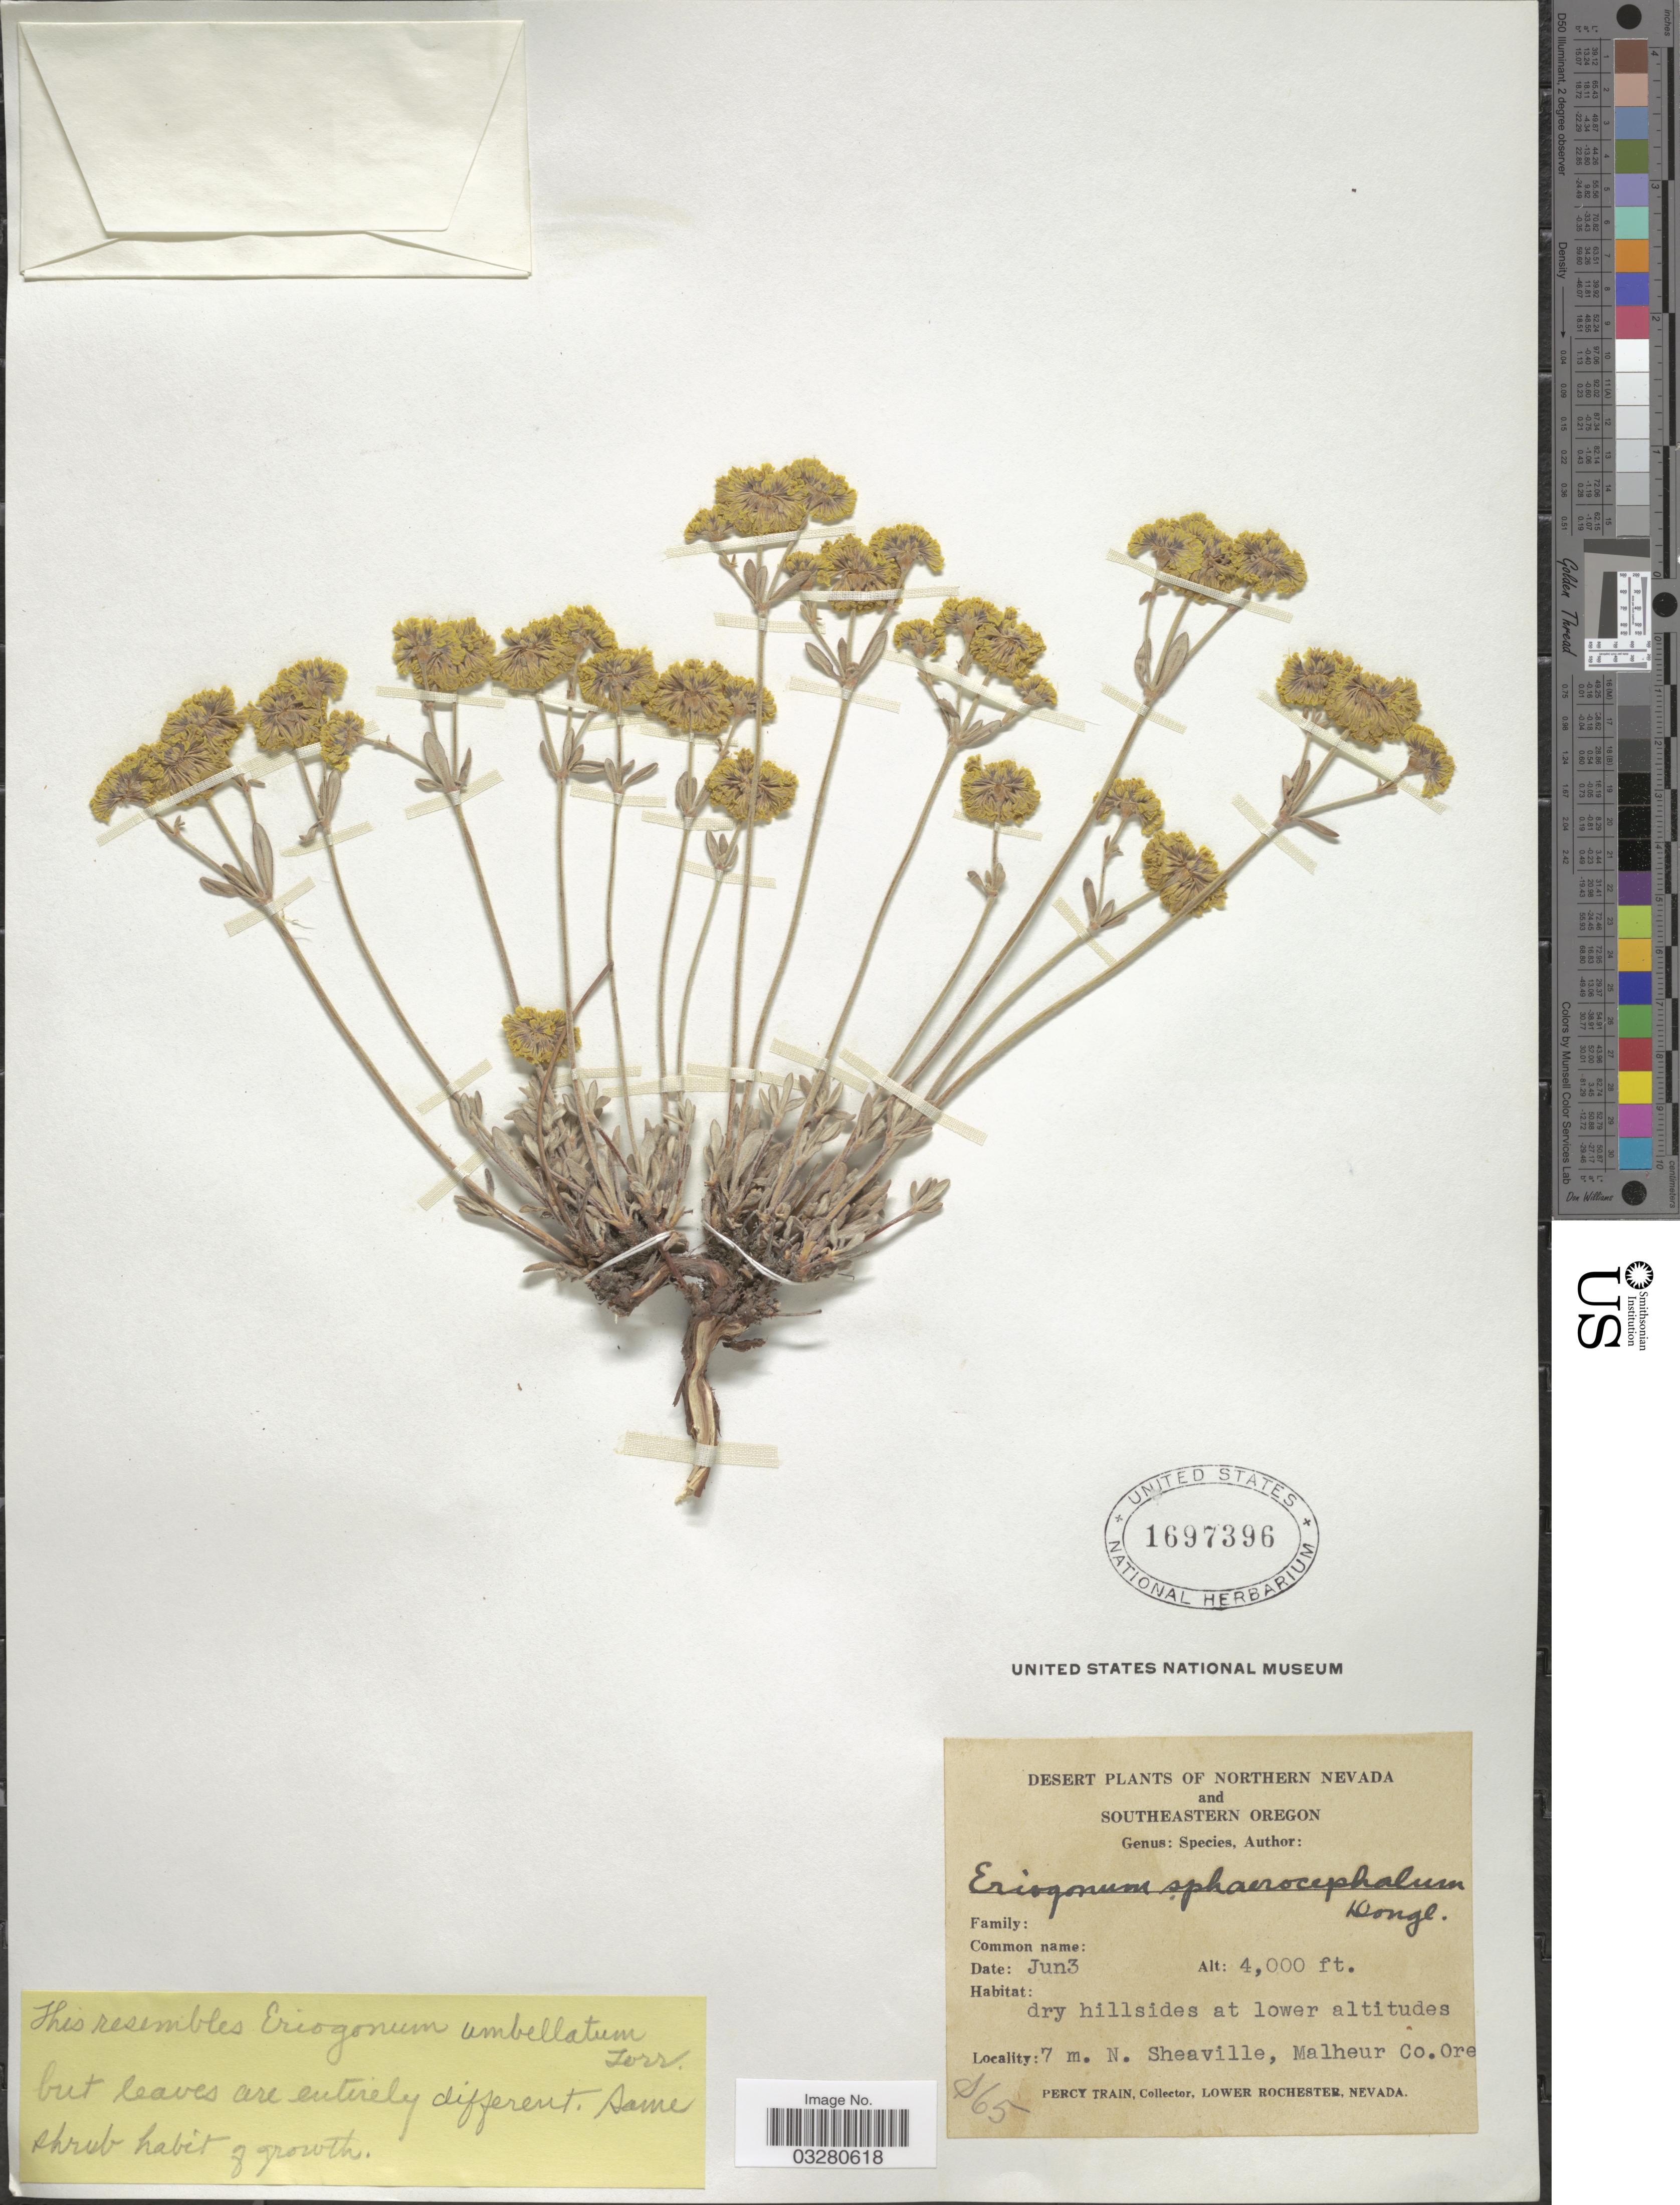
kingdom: Plantae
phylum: Tracheophyta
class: Magnoliopsida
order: Caryophyllales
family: Polygonaceae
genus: Eriogonum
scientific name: Eriogonum sphaerocephalum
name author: Benth. & Douglas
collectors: P. Train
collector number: S65*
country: United States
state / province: Oregon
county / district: Malheur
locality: Southeastern Oregon. 7 m. N. Sheaville, Malheur Co.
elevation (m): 1219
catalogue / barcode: US 1697396